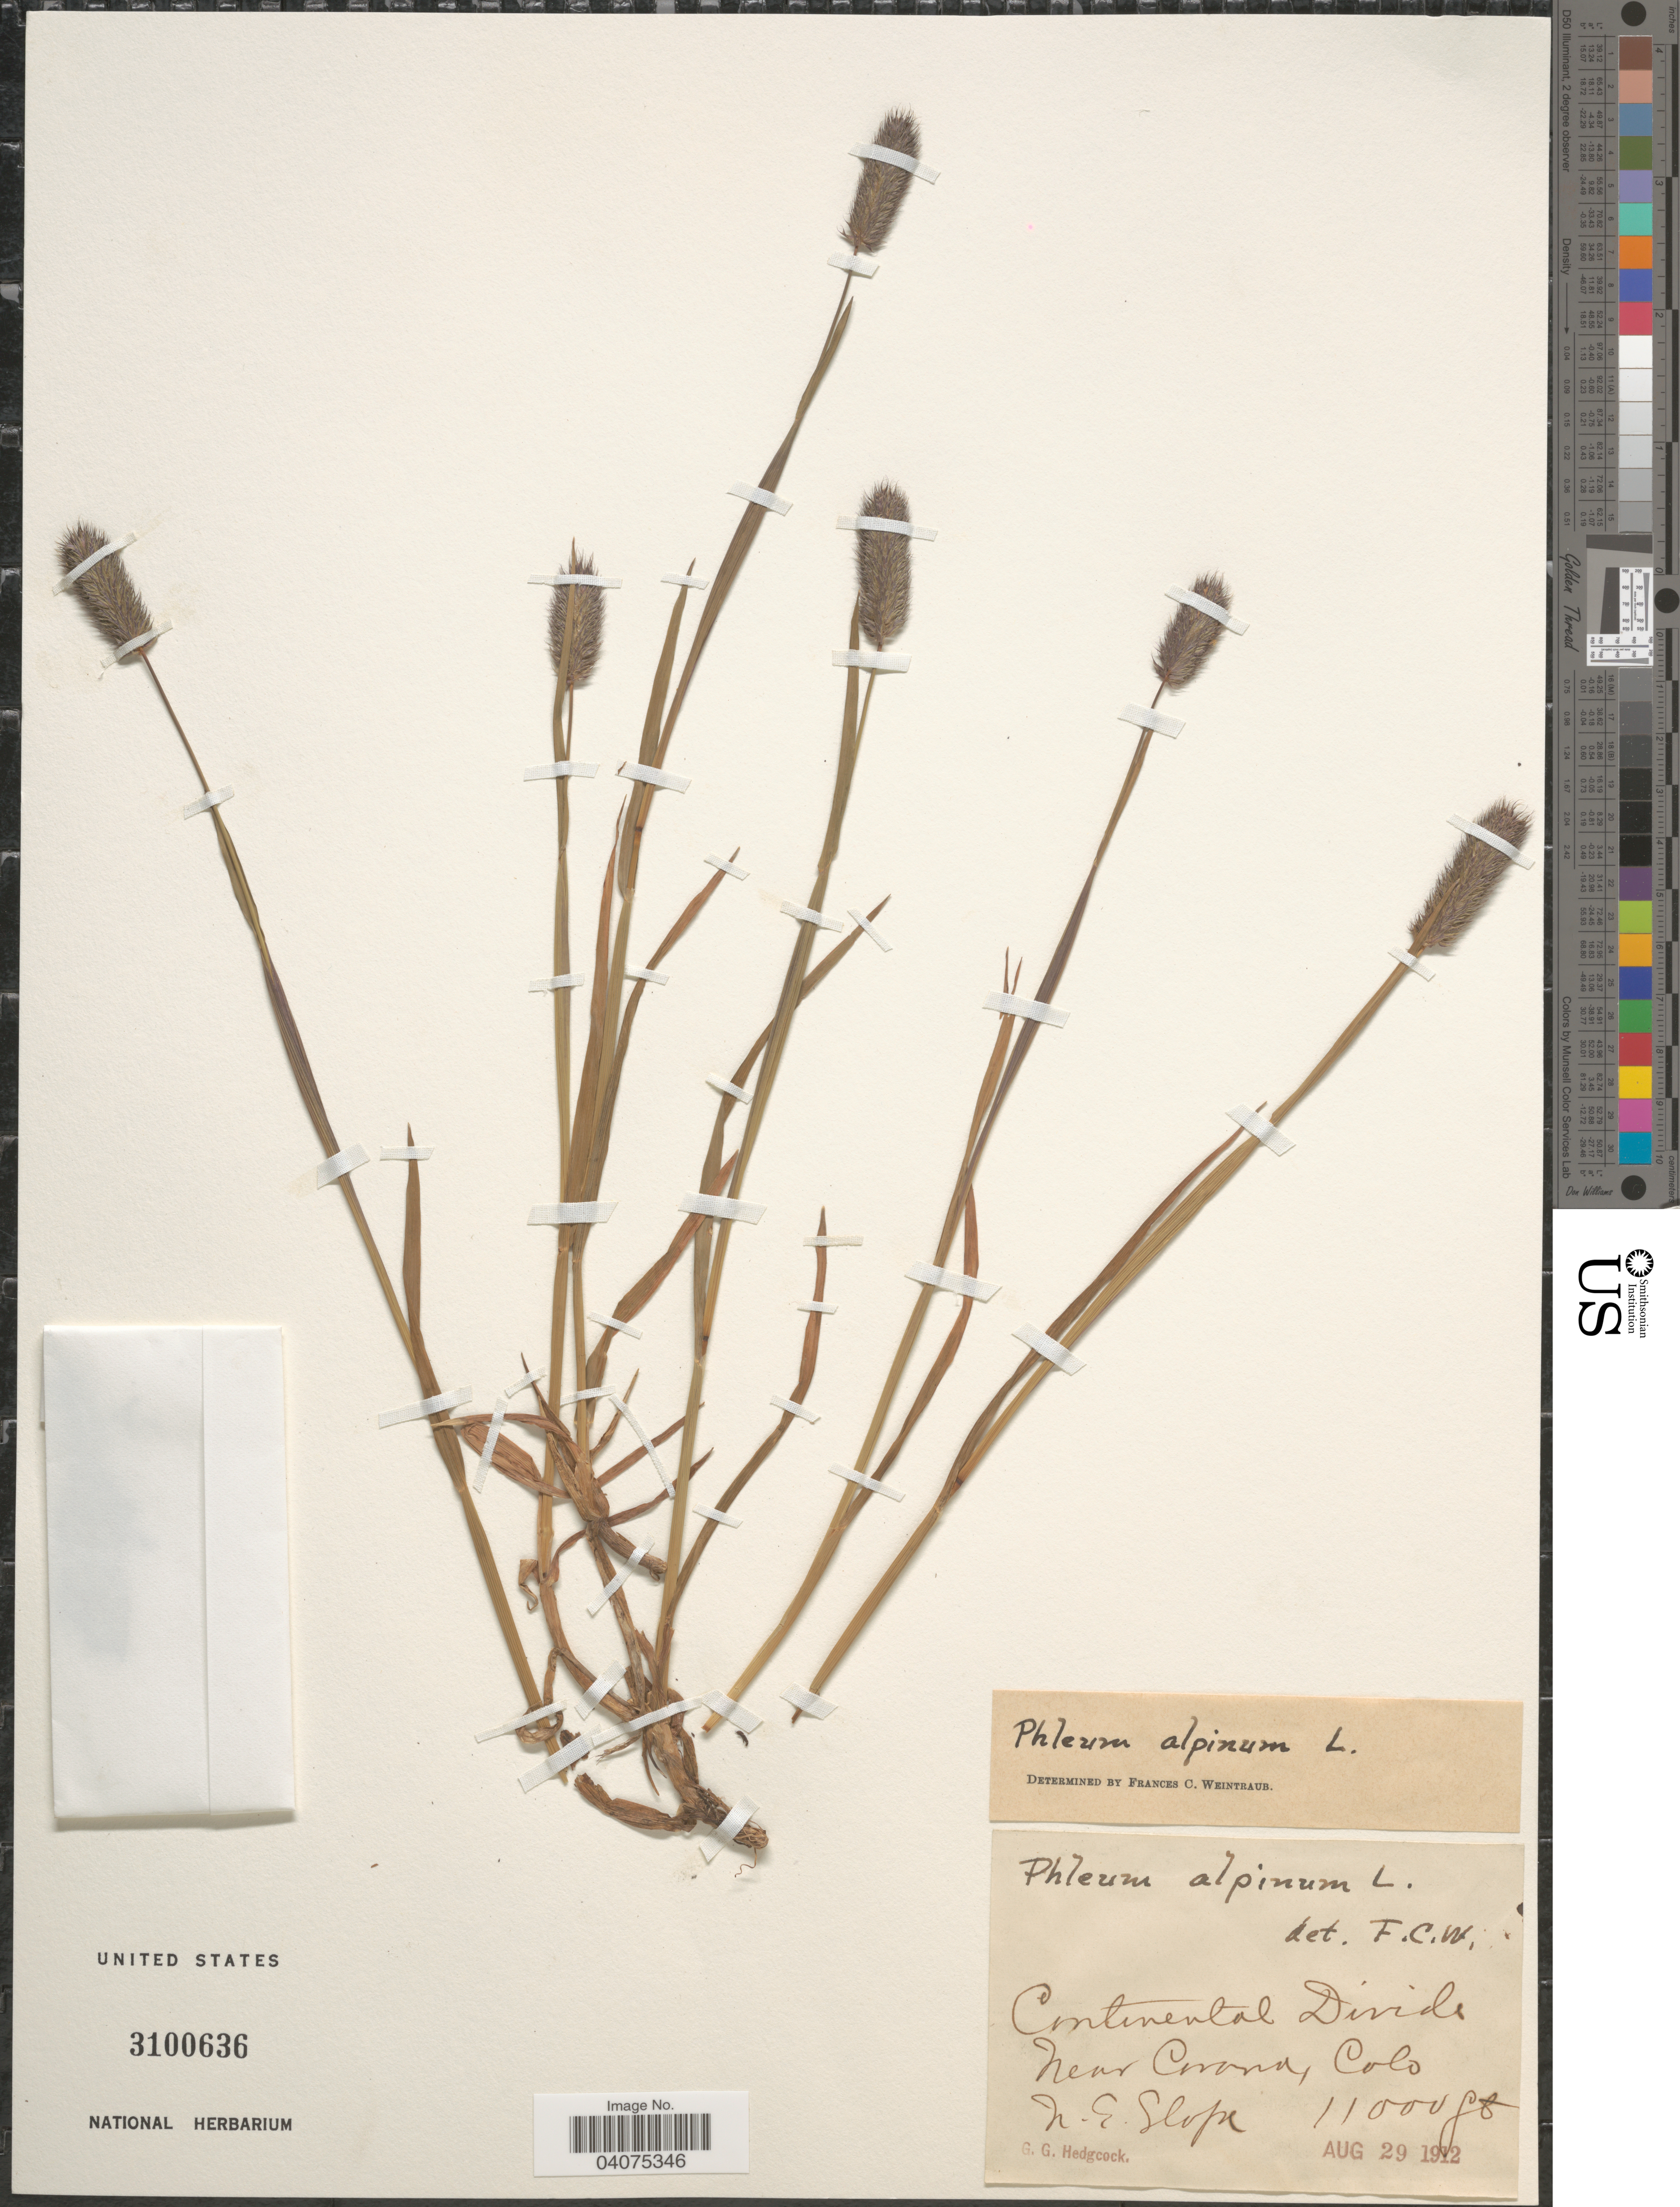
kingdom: Plantae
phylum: Tracheophyta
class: Liliopsida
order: Poales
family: Poaceae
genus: Phleum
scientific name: Phleum alpinum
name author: L.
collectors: G. Hedgcock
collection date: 1912-08-29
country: United States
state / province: Colorado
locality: Continental Divide. Near Corona. N. E. Slope.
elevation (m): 3353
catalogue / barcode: US 3100636